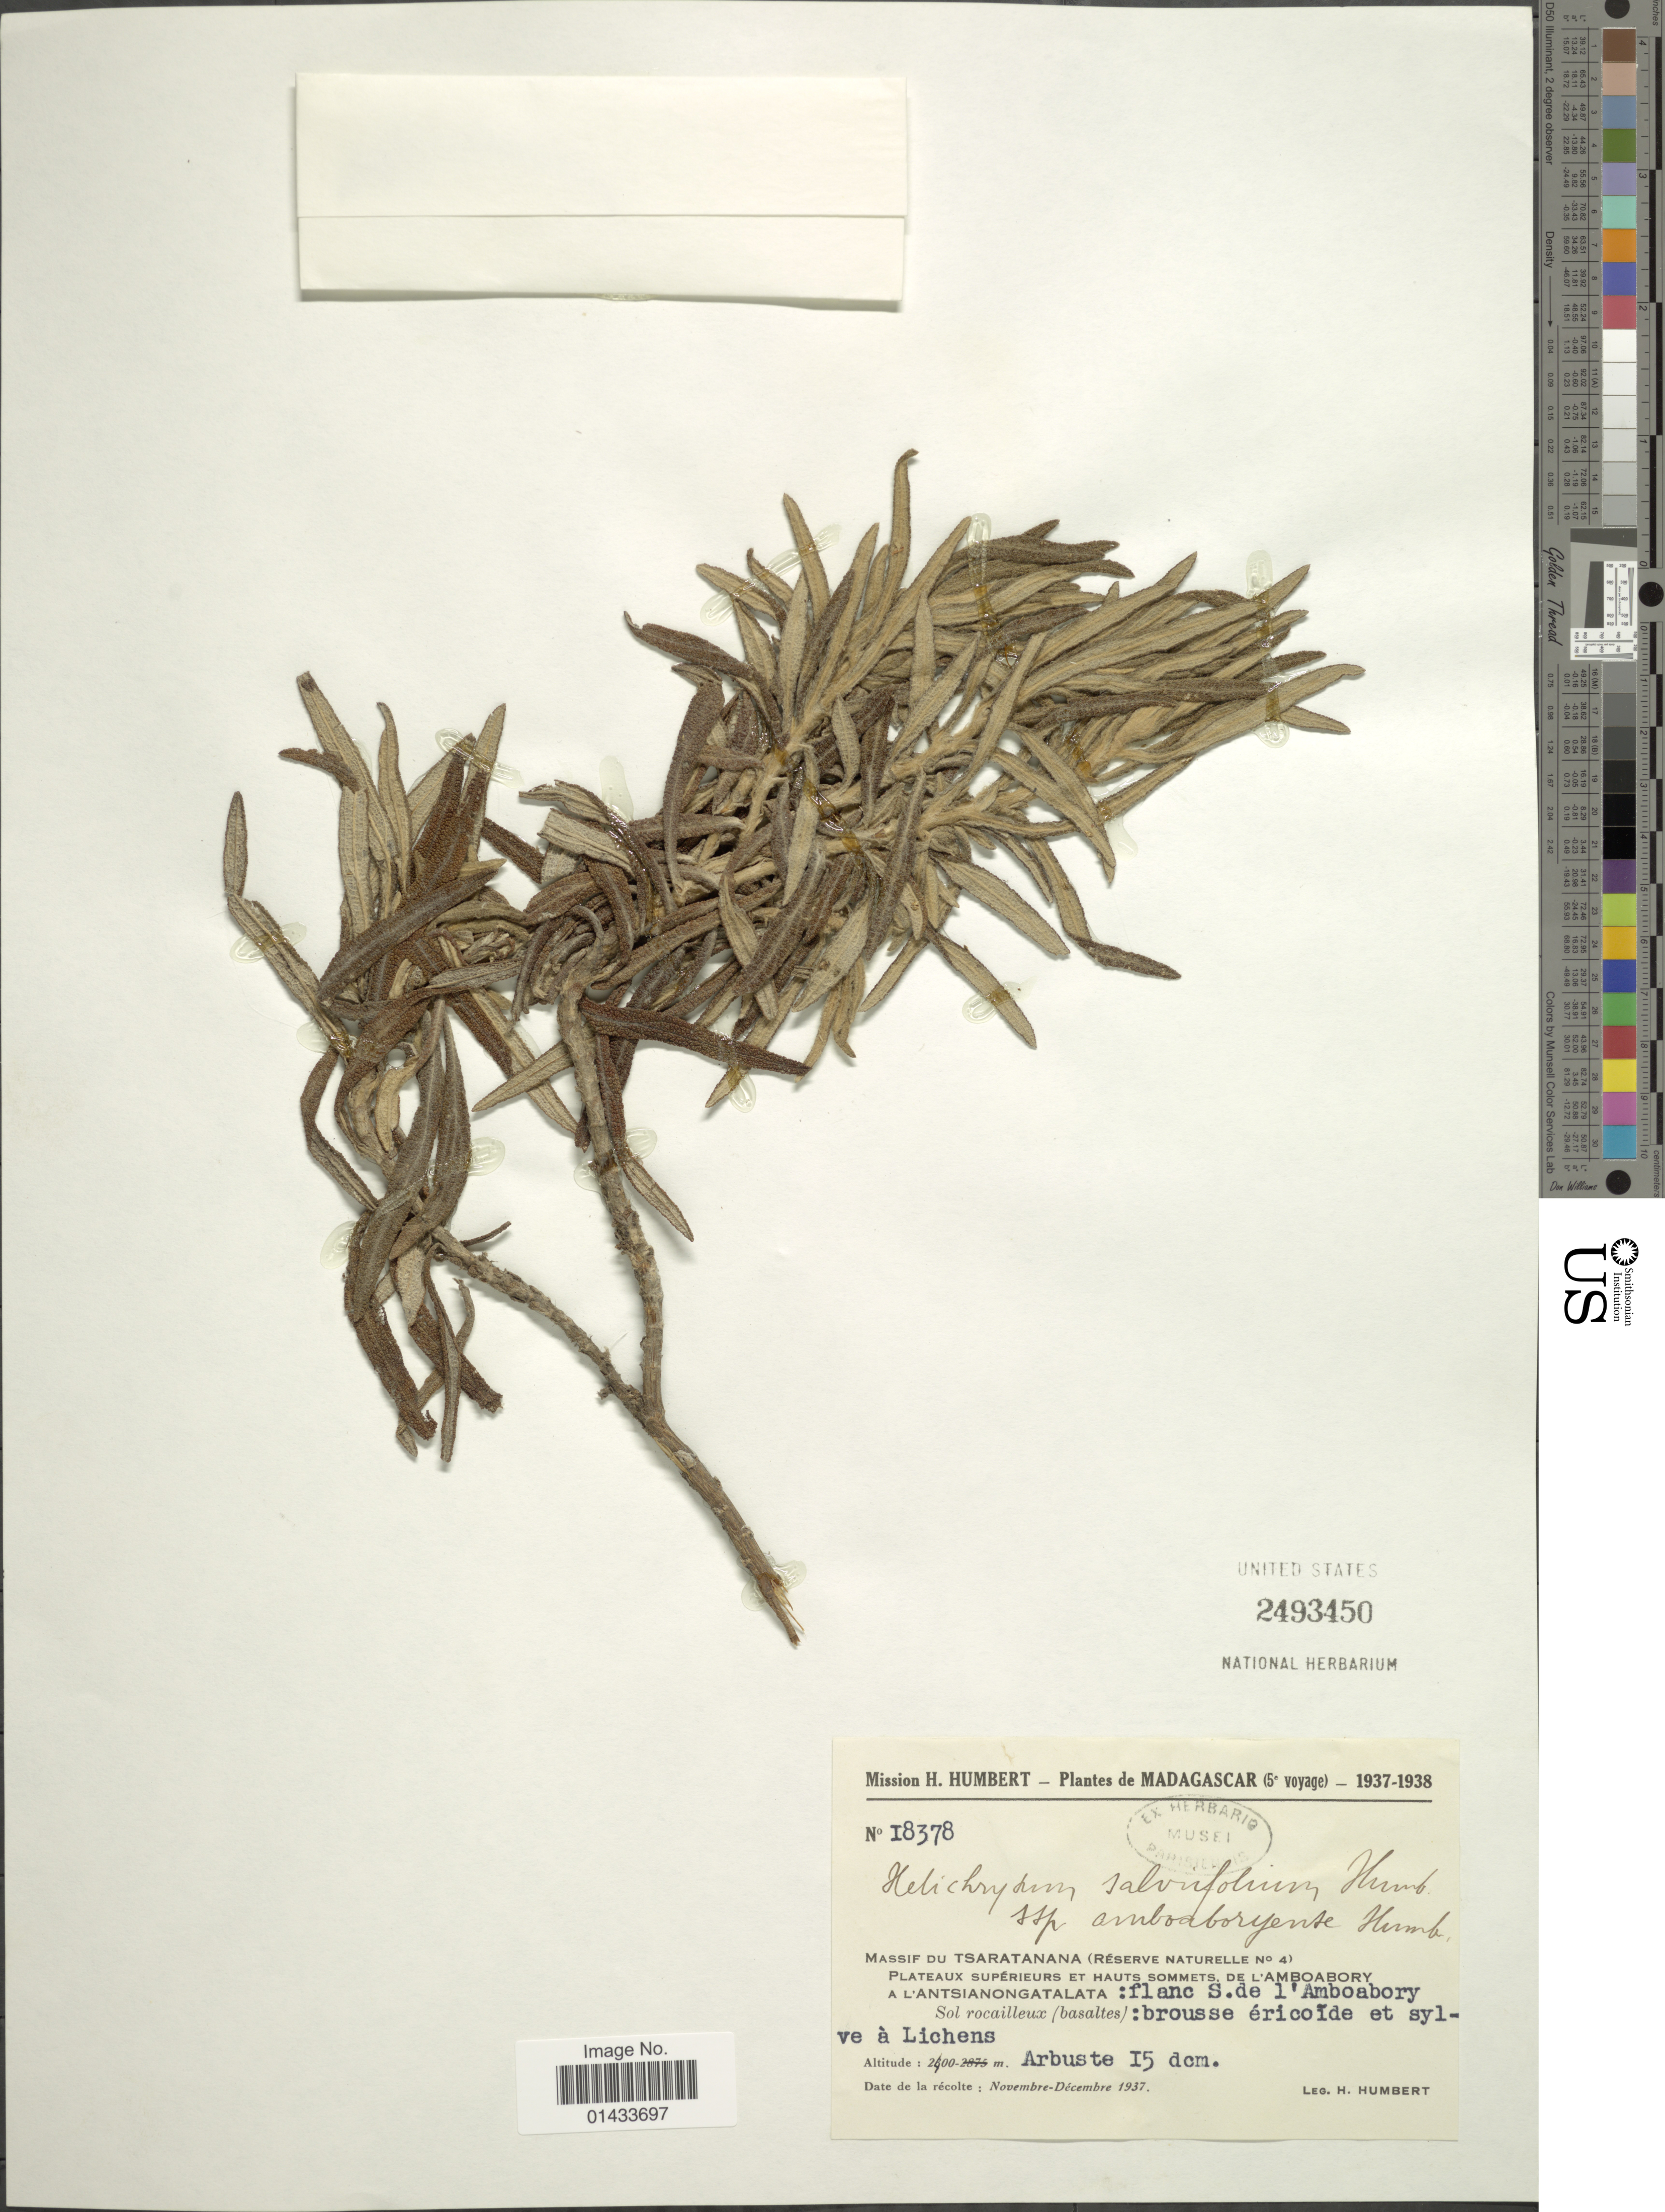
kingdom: Plantae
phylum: Tracheophyta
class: Magnoliopsida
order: Asterales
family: Asteraceae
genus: Helichrysum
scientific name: Helichrysum salviifolium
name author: Humbert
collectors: H. Humbert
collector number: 18378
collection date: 1937-11/1937-12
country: Madagascar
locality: Massif du Tsaratanana (Reserve Naturelle no.4), Plateaux Superieurs et Hauts Sommets, de L' Amboabory a l' Antsianongatalata: flanc S. de l' Amboabory; brousse ericoide et sylve a Lichens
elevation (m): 2400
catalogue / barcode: US 2493450